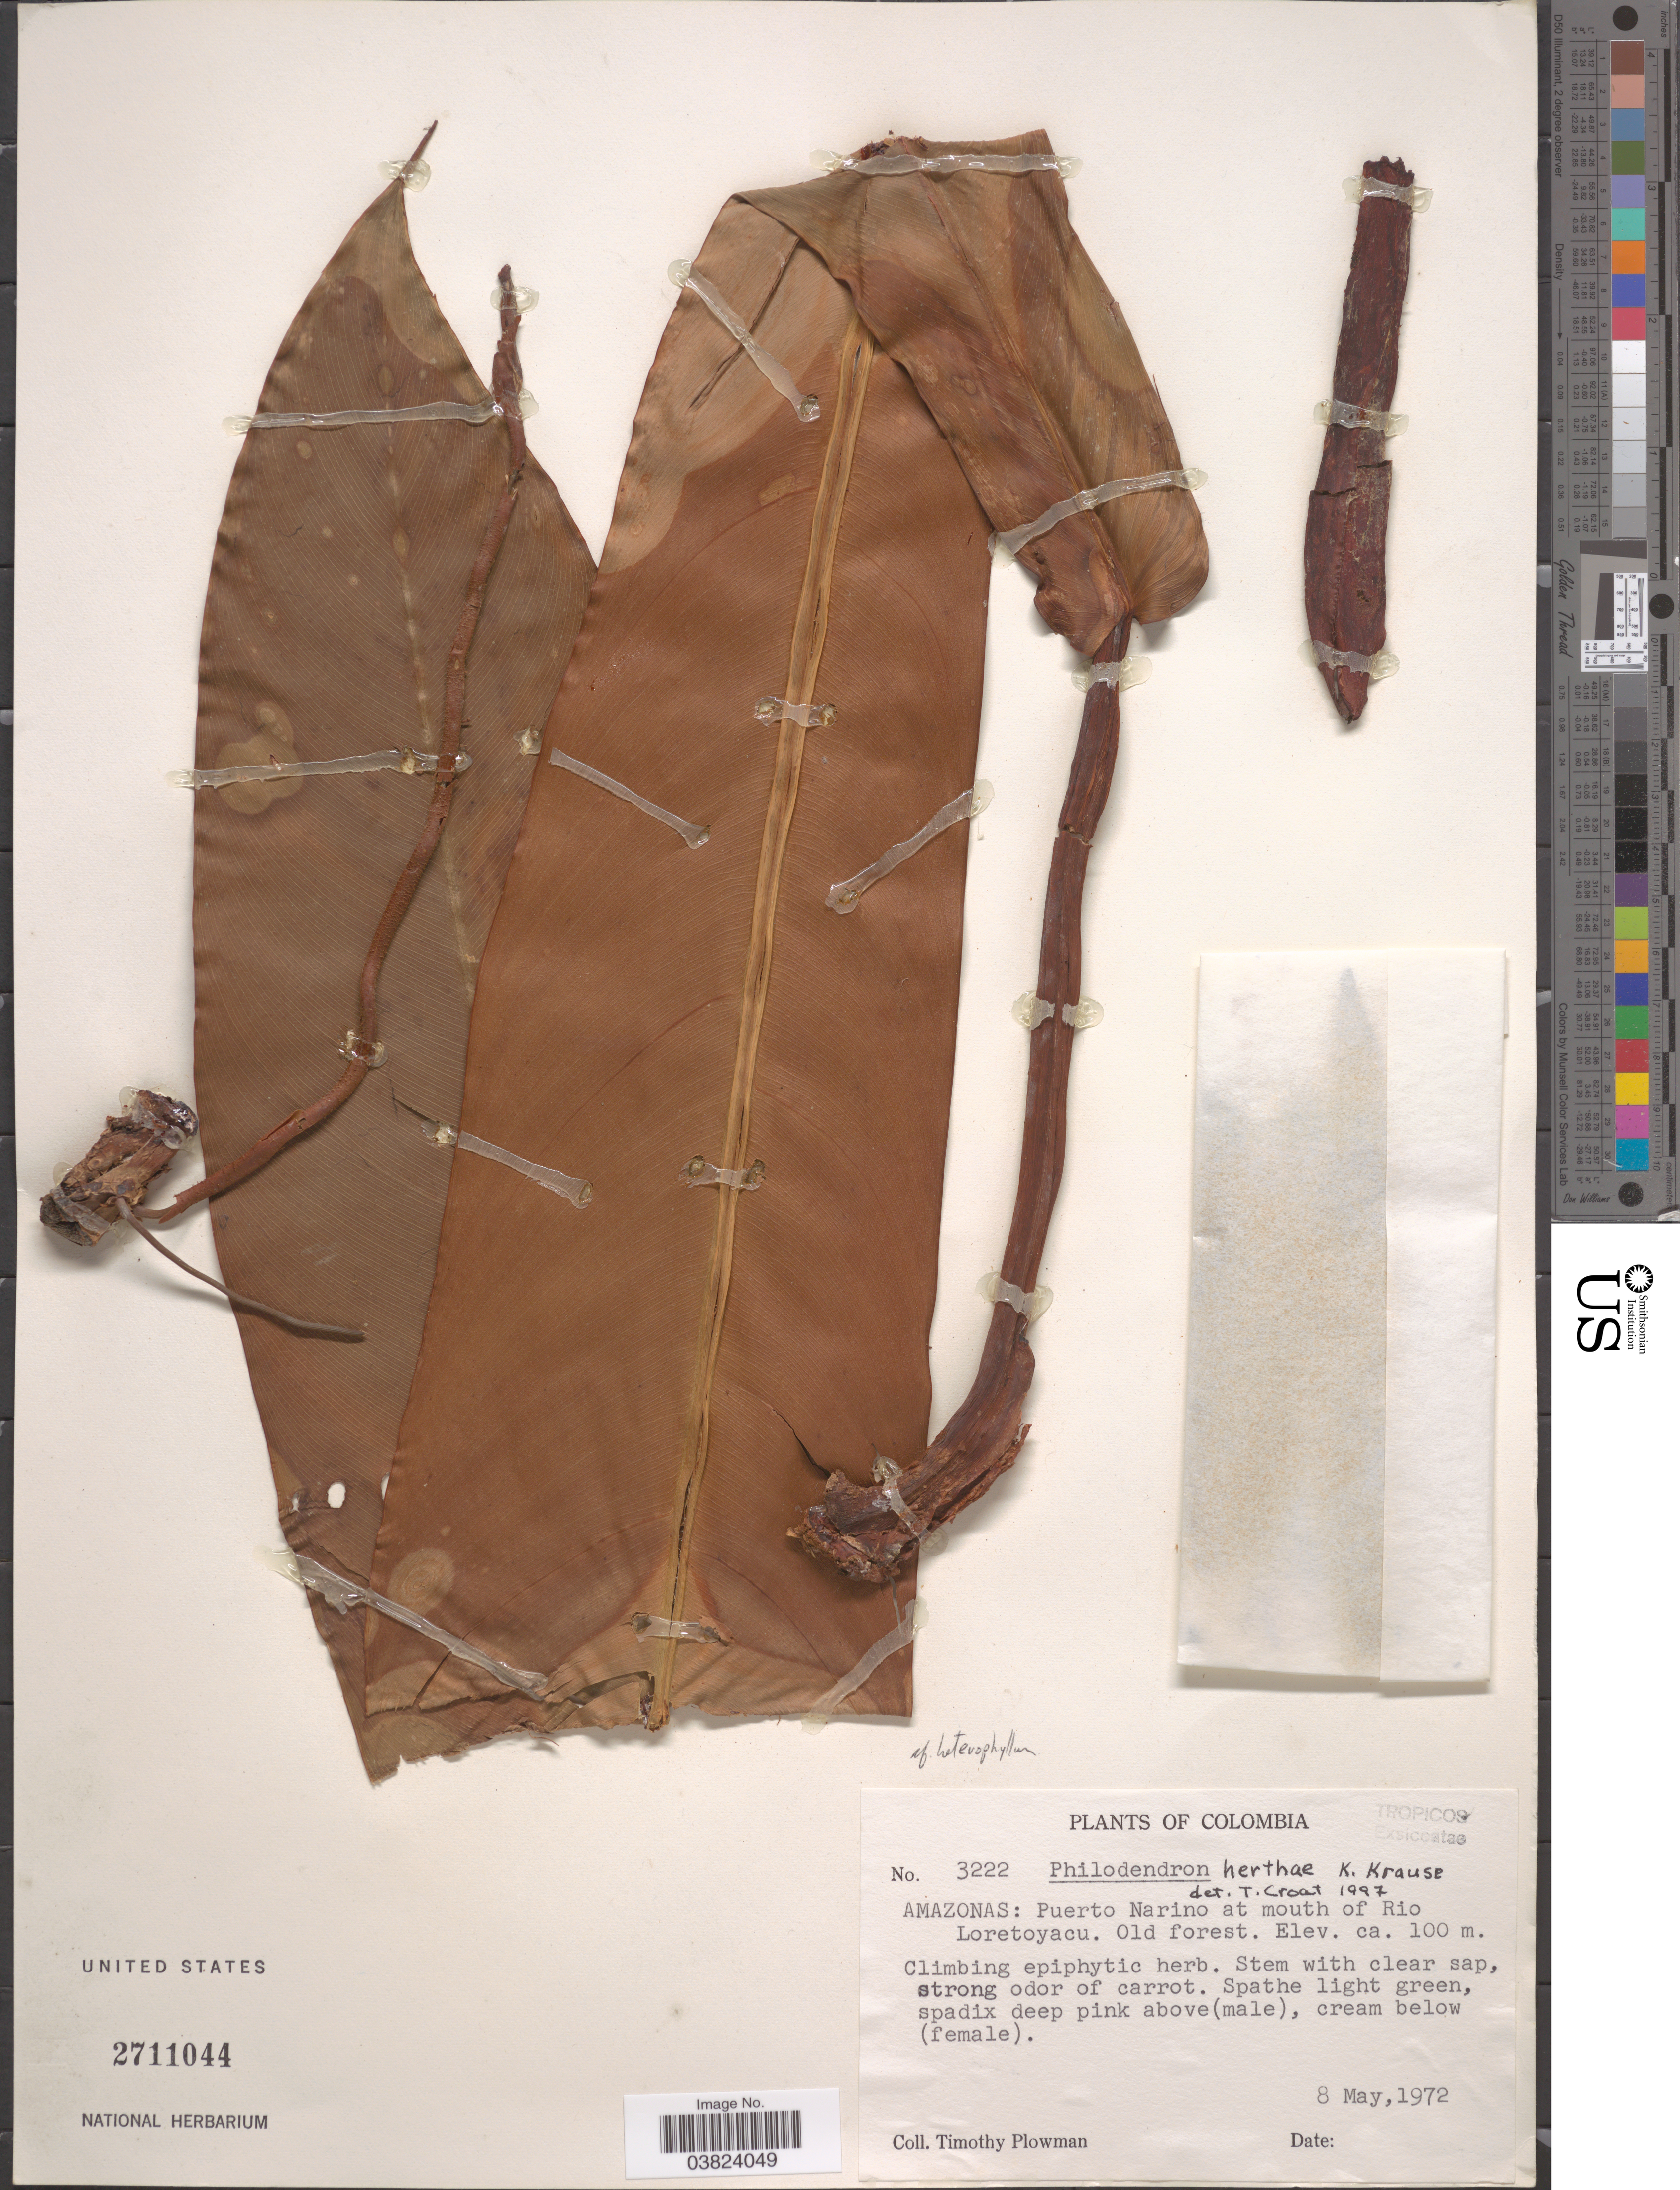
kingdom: Plantae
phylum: Tracheophyta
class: Liliopsida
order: Alismatales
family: Araceae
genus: Philodendron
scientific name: Philodendron herthae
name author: K. Krause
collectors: T. Plowman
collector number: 3222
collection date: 1972-05-08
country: Colombia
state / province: Amazônas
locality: Puerto Narino at mount of Rio Loretoyacu.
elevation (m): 100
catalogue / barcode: US 2711044